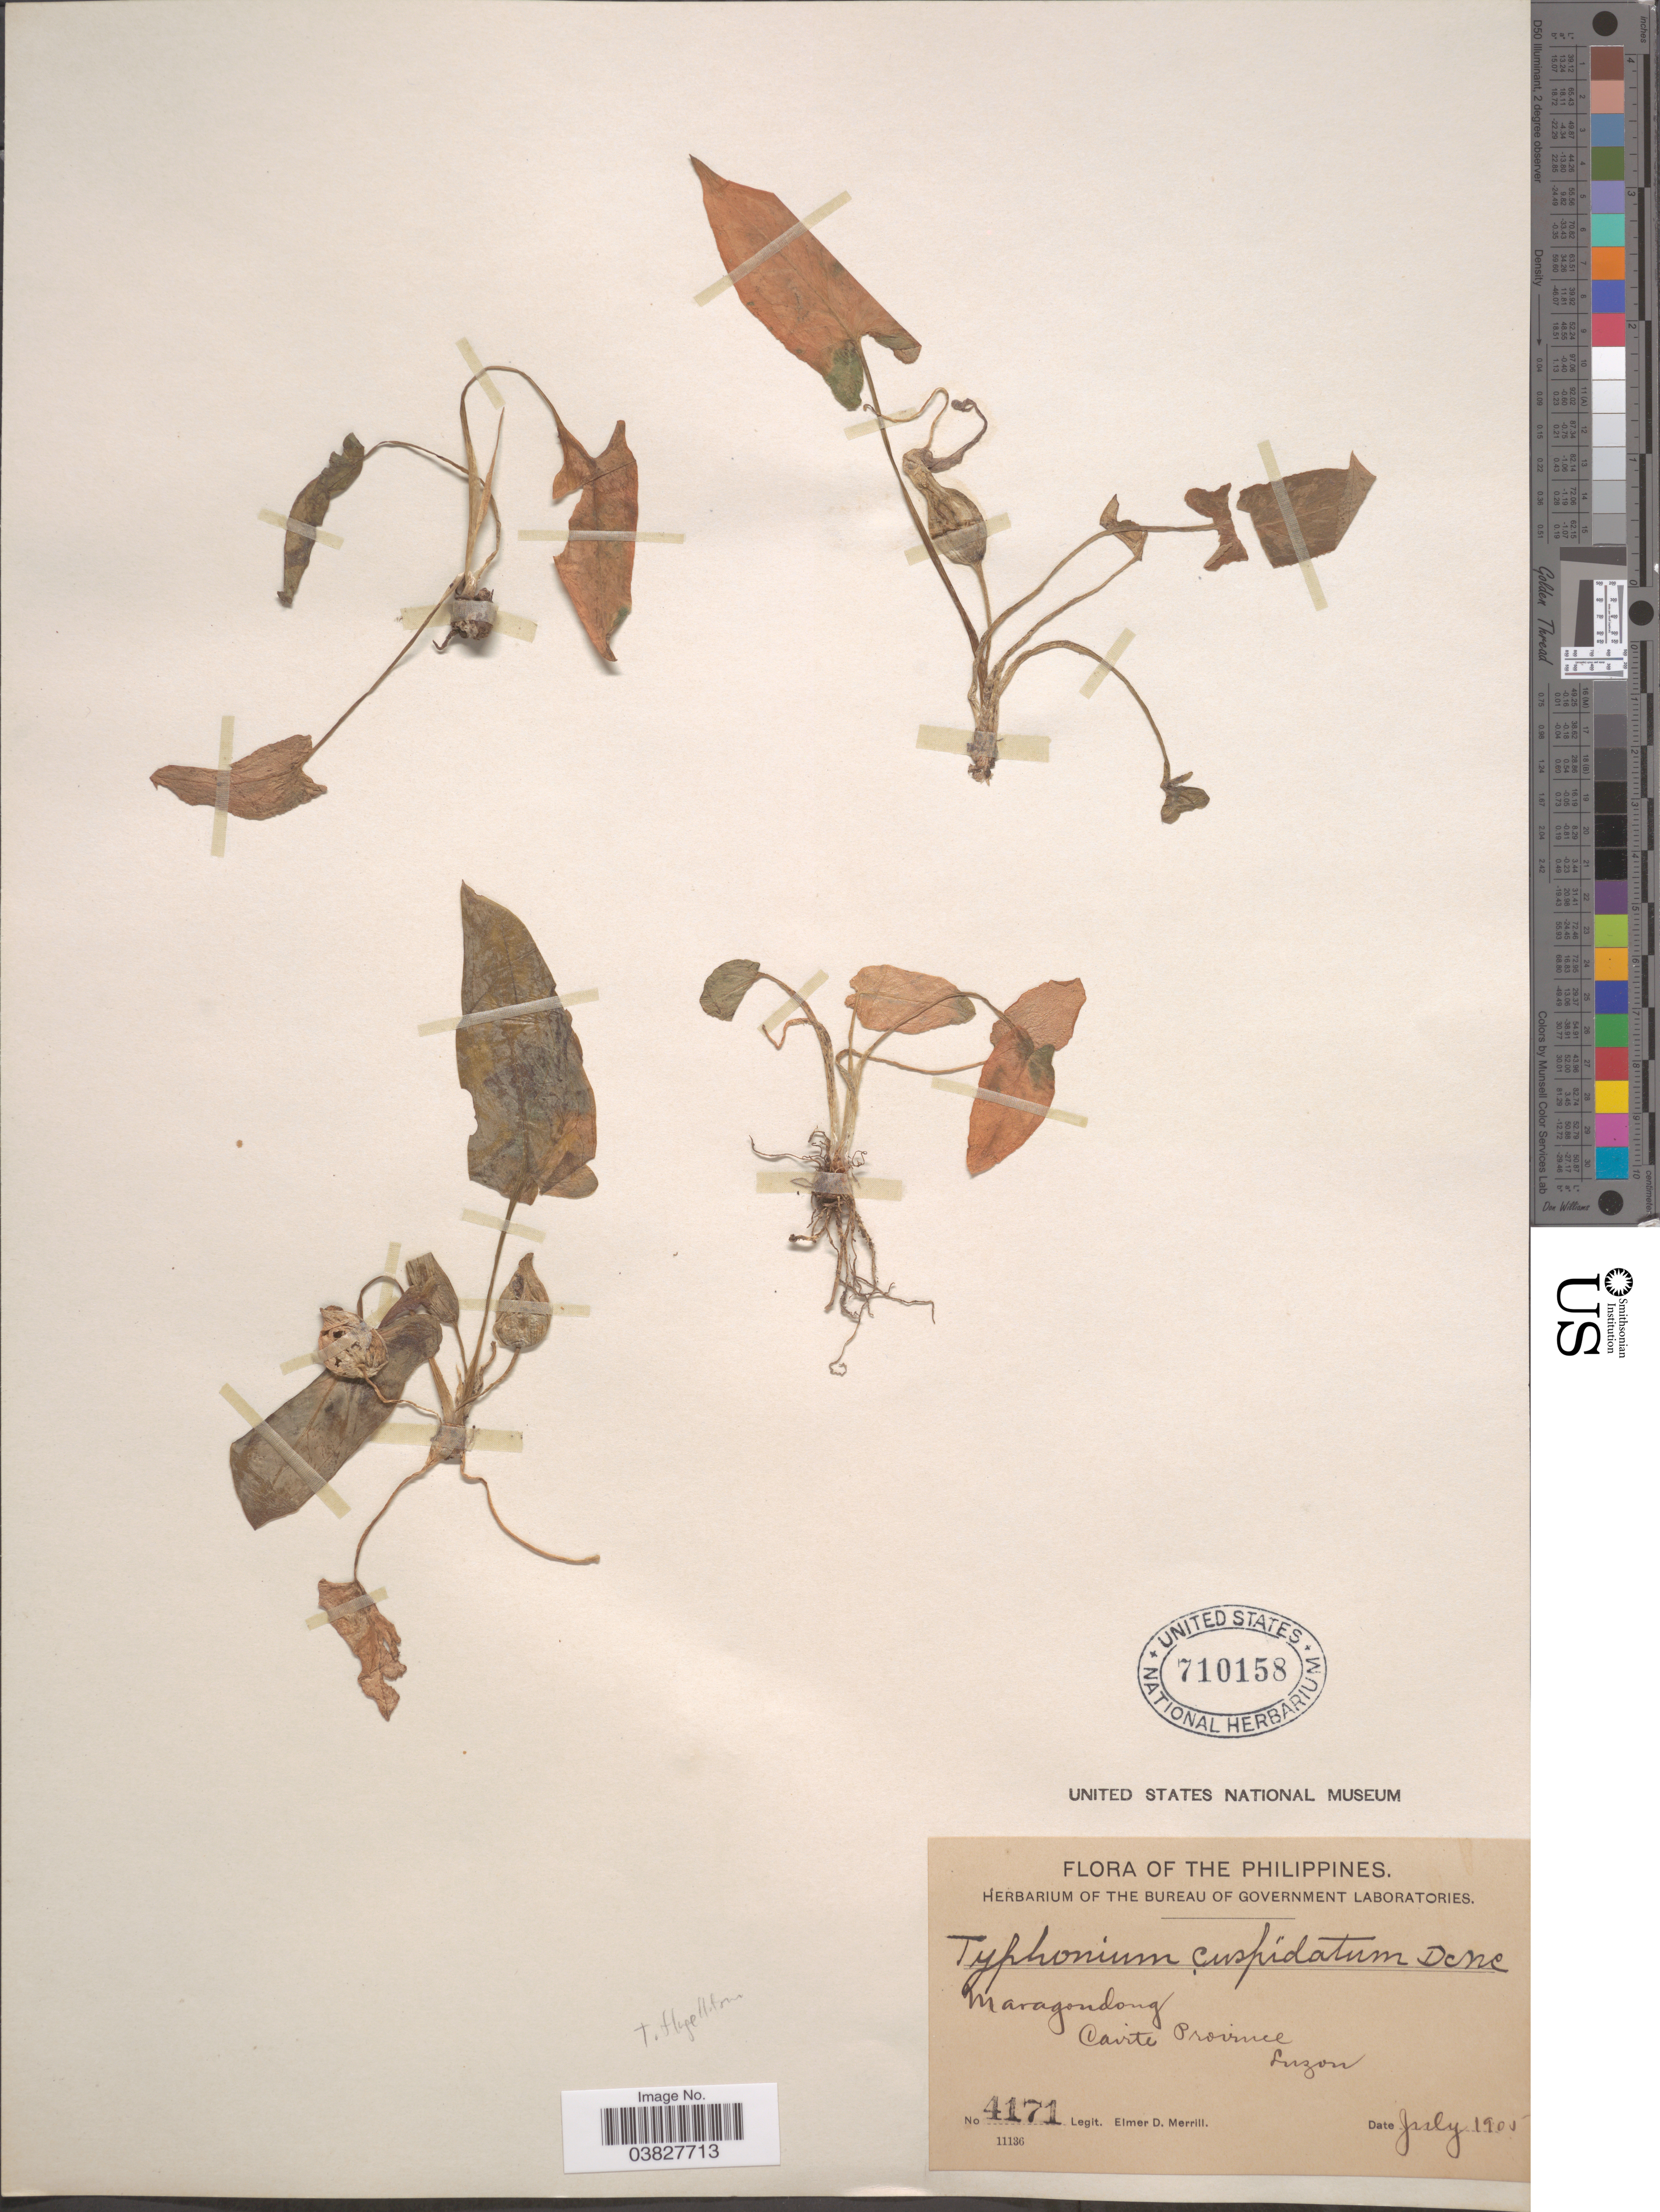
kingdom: Plantae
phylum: Tracheophyta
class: Liliopsida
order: Alismatales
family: Araceae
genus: Typhonium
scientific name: Typhonium flagelliforme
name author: (Lodd.) Blume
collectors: E. D. Merrill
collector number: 4171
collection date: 1905-07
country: Philippines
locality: Maragondong. Cavite Province, Luzon.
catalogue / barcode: US 710158